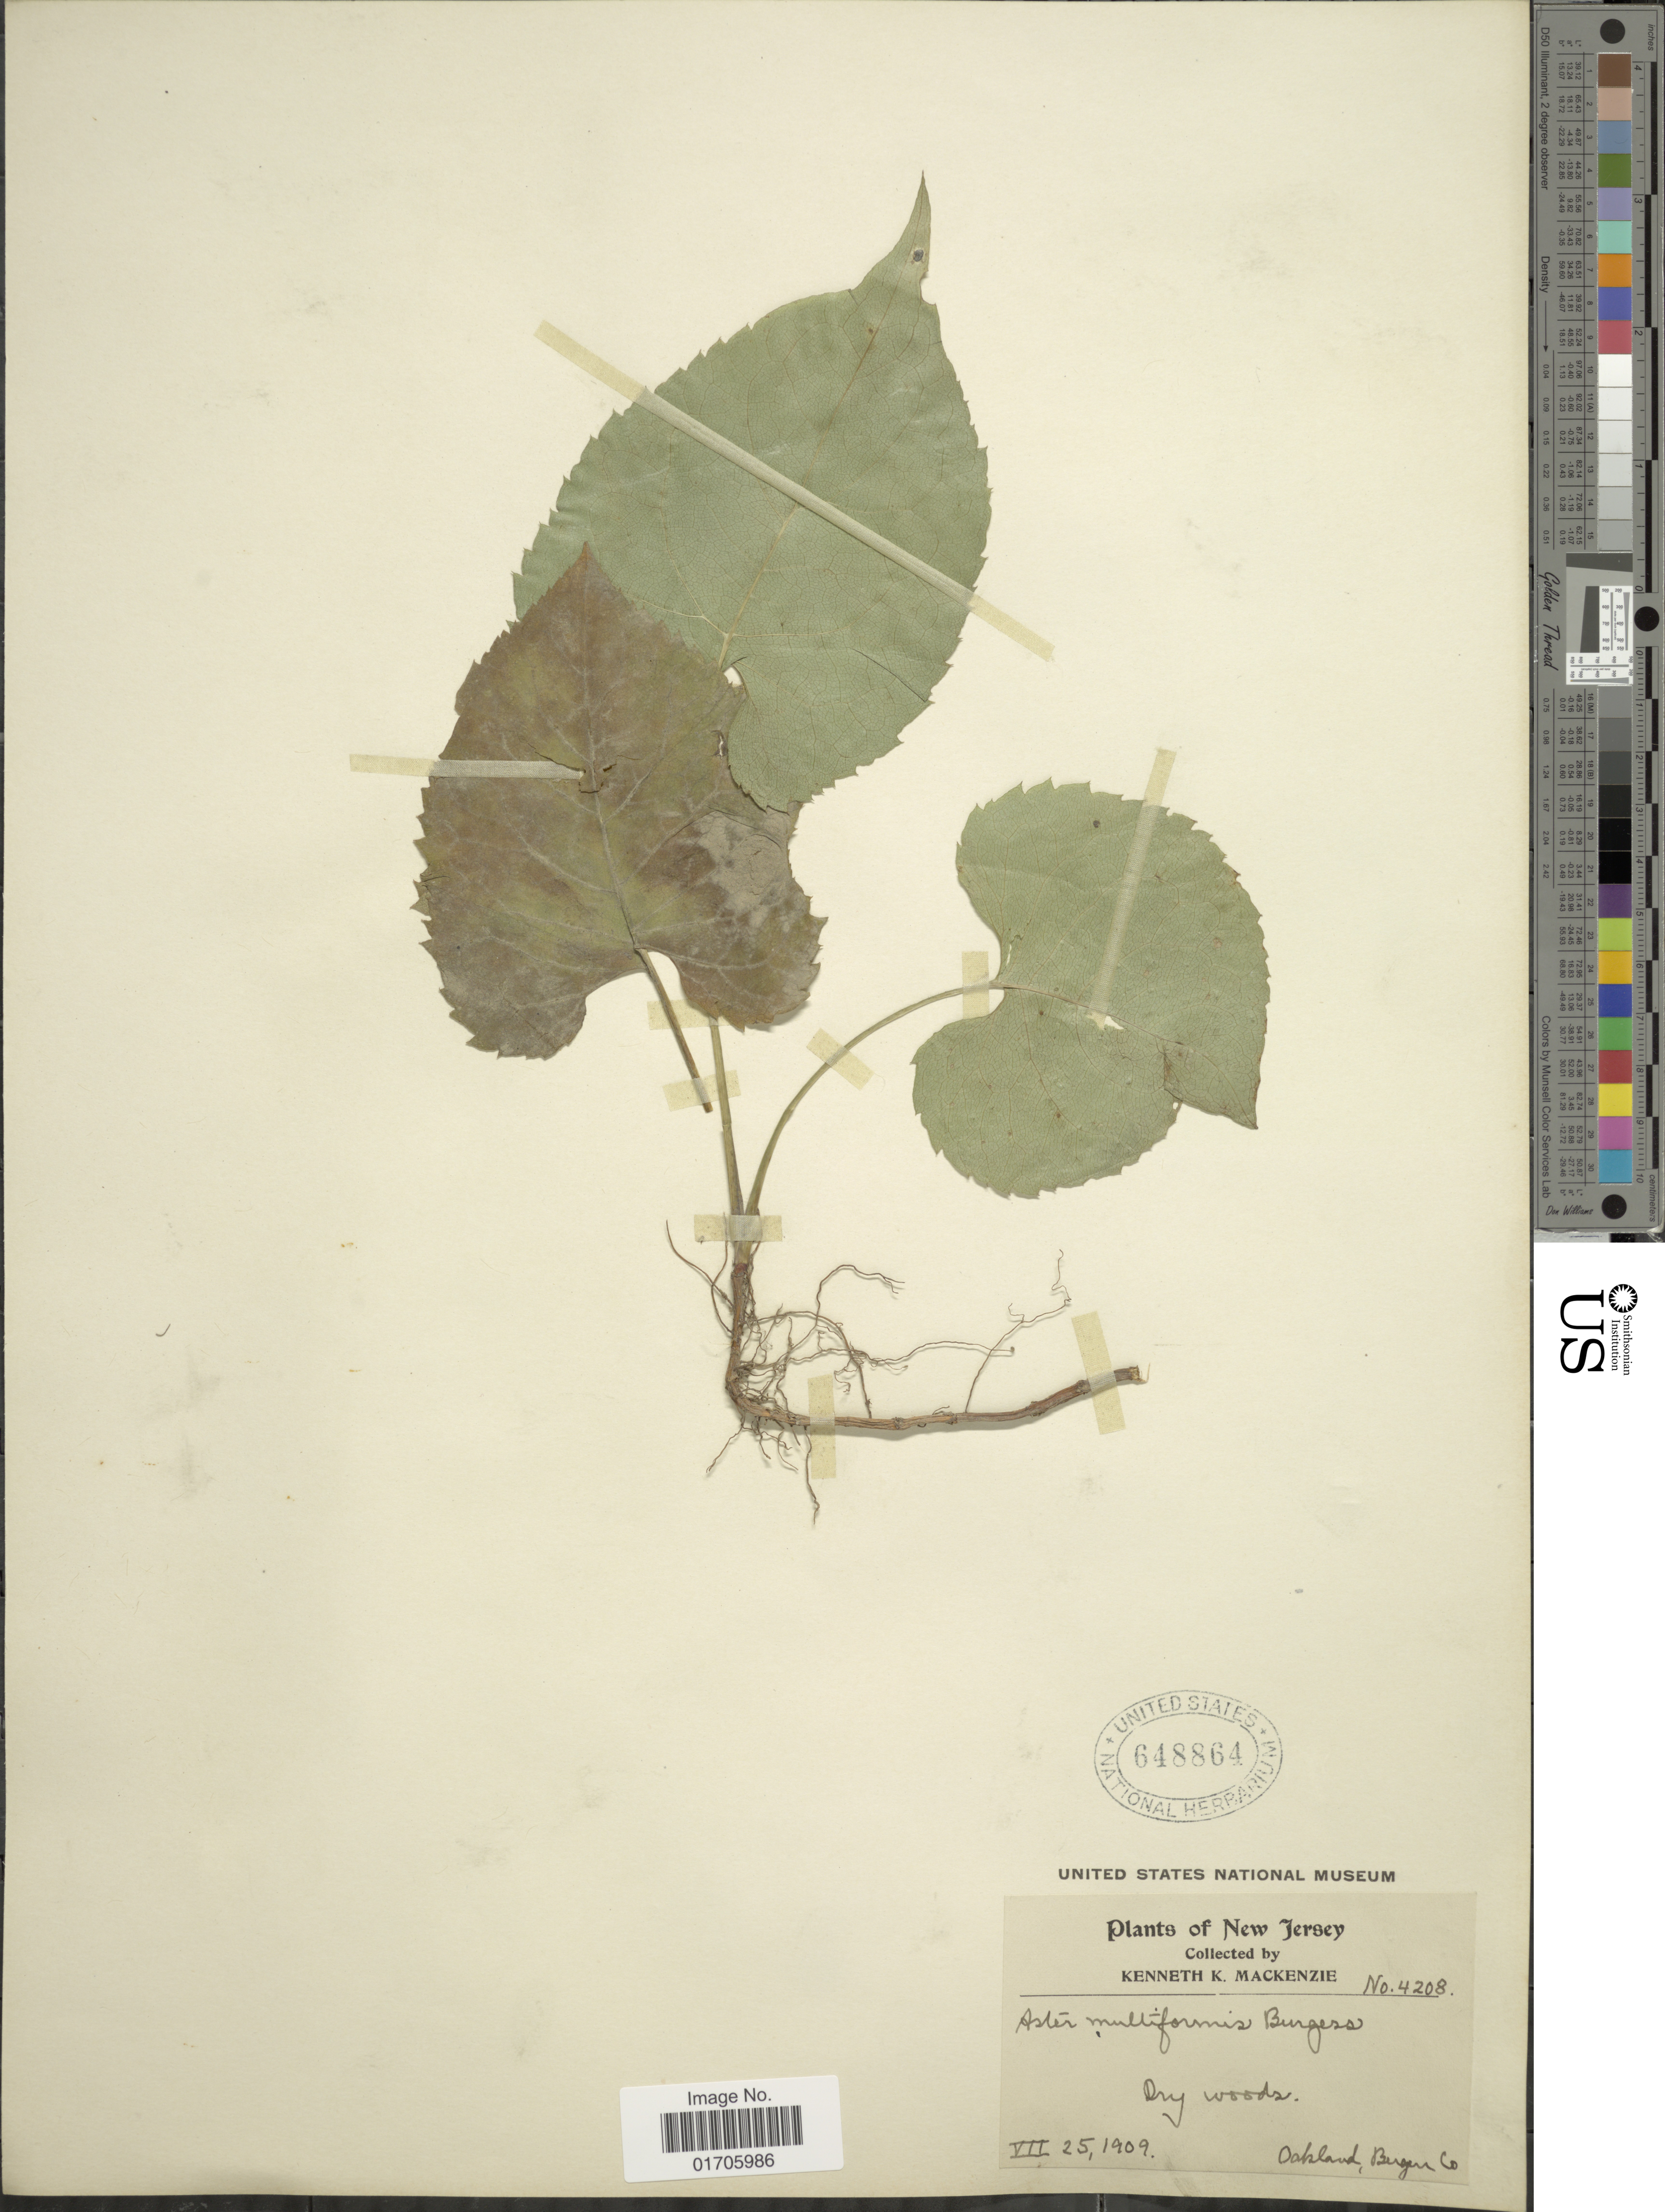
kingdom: Plantae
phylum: Tracheophyta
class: Magnoliopsida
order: Asterales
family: Asteraceae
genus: Eurybia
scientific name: Eurybia sp.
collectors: K. K. Mackenzie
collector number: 4208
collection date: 1909-07-25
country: United States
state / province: New Jersey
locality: New Jersey. Dry woods. Oakland, Bergen Co.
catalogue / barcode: US 648864